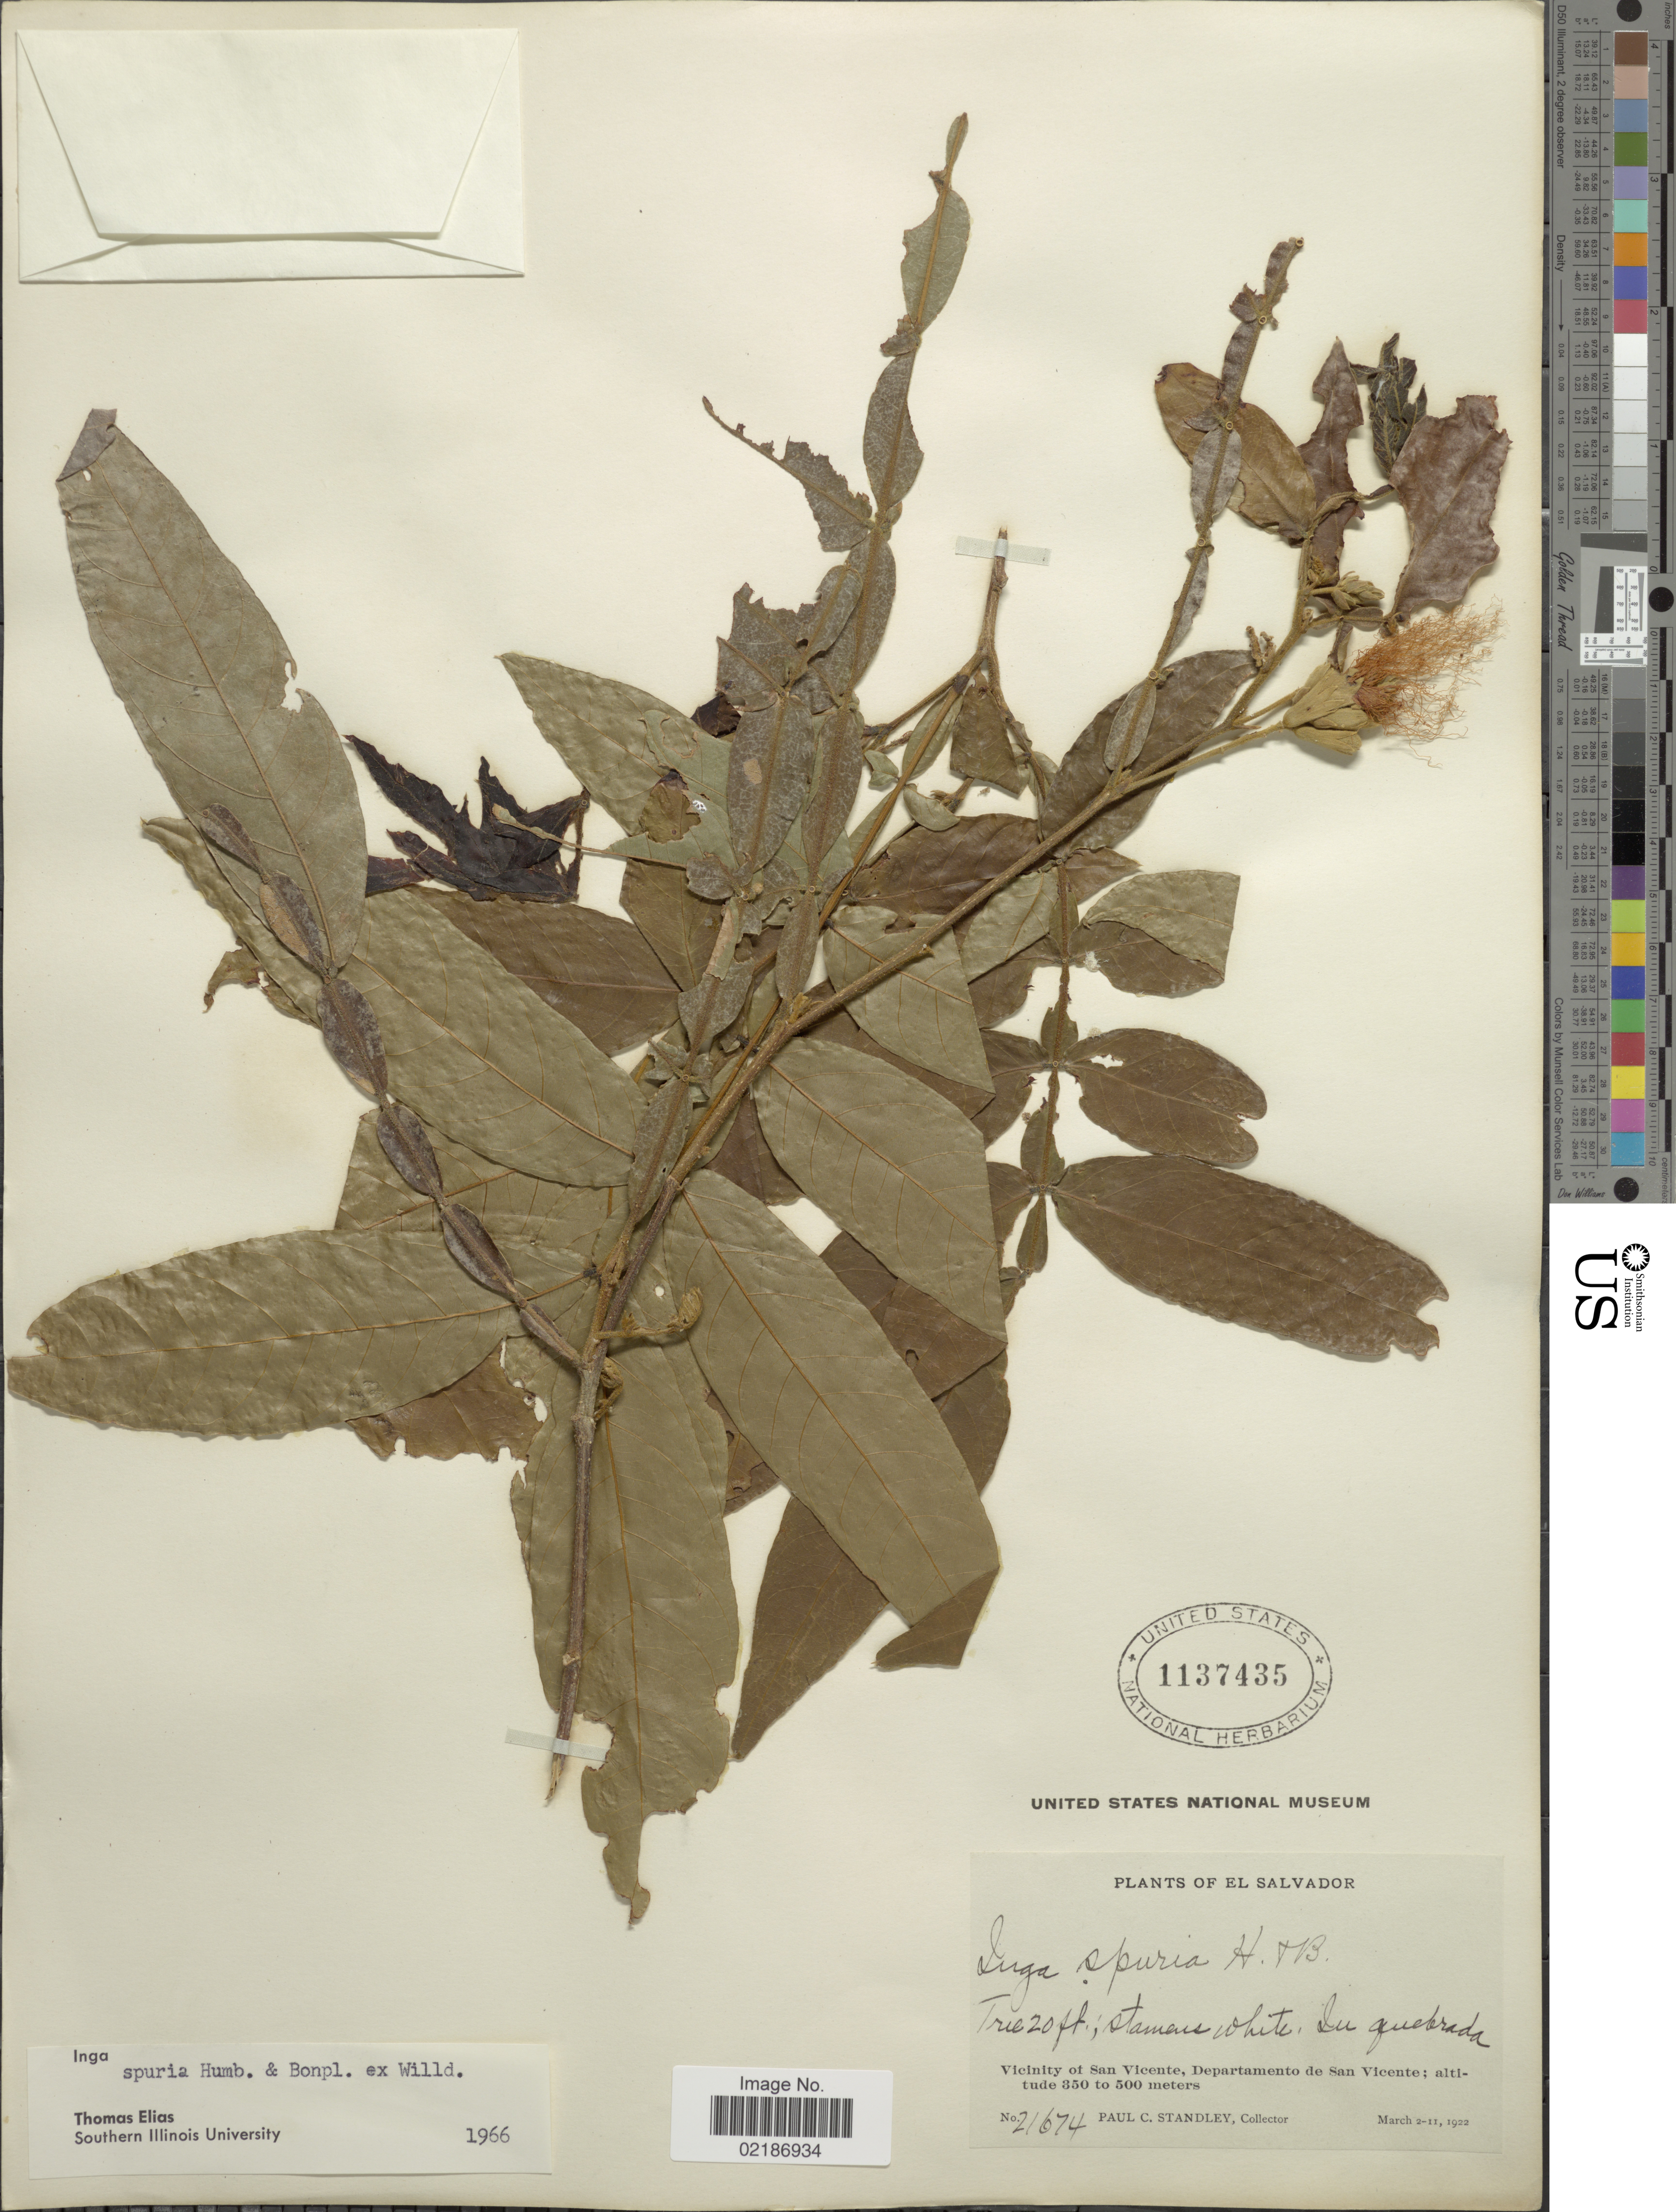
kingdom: Plantae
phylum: Tracheophyta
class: Magnoliopsida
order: Fabales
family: Fabaceae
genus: Inga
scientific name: Inga vera subsp. vera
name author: Willd.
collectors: P. C. Standley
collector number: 21674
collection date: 1922-03-02/1922-03-11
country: El Salvador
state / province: San Vincente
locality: Vicinity of San Vicente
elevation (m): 350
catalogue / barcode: US 1137435